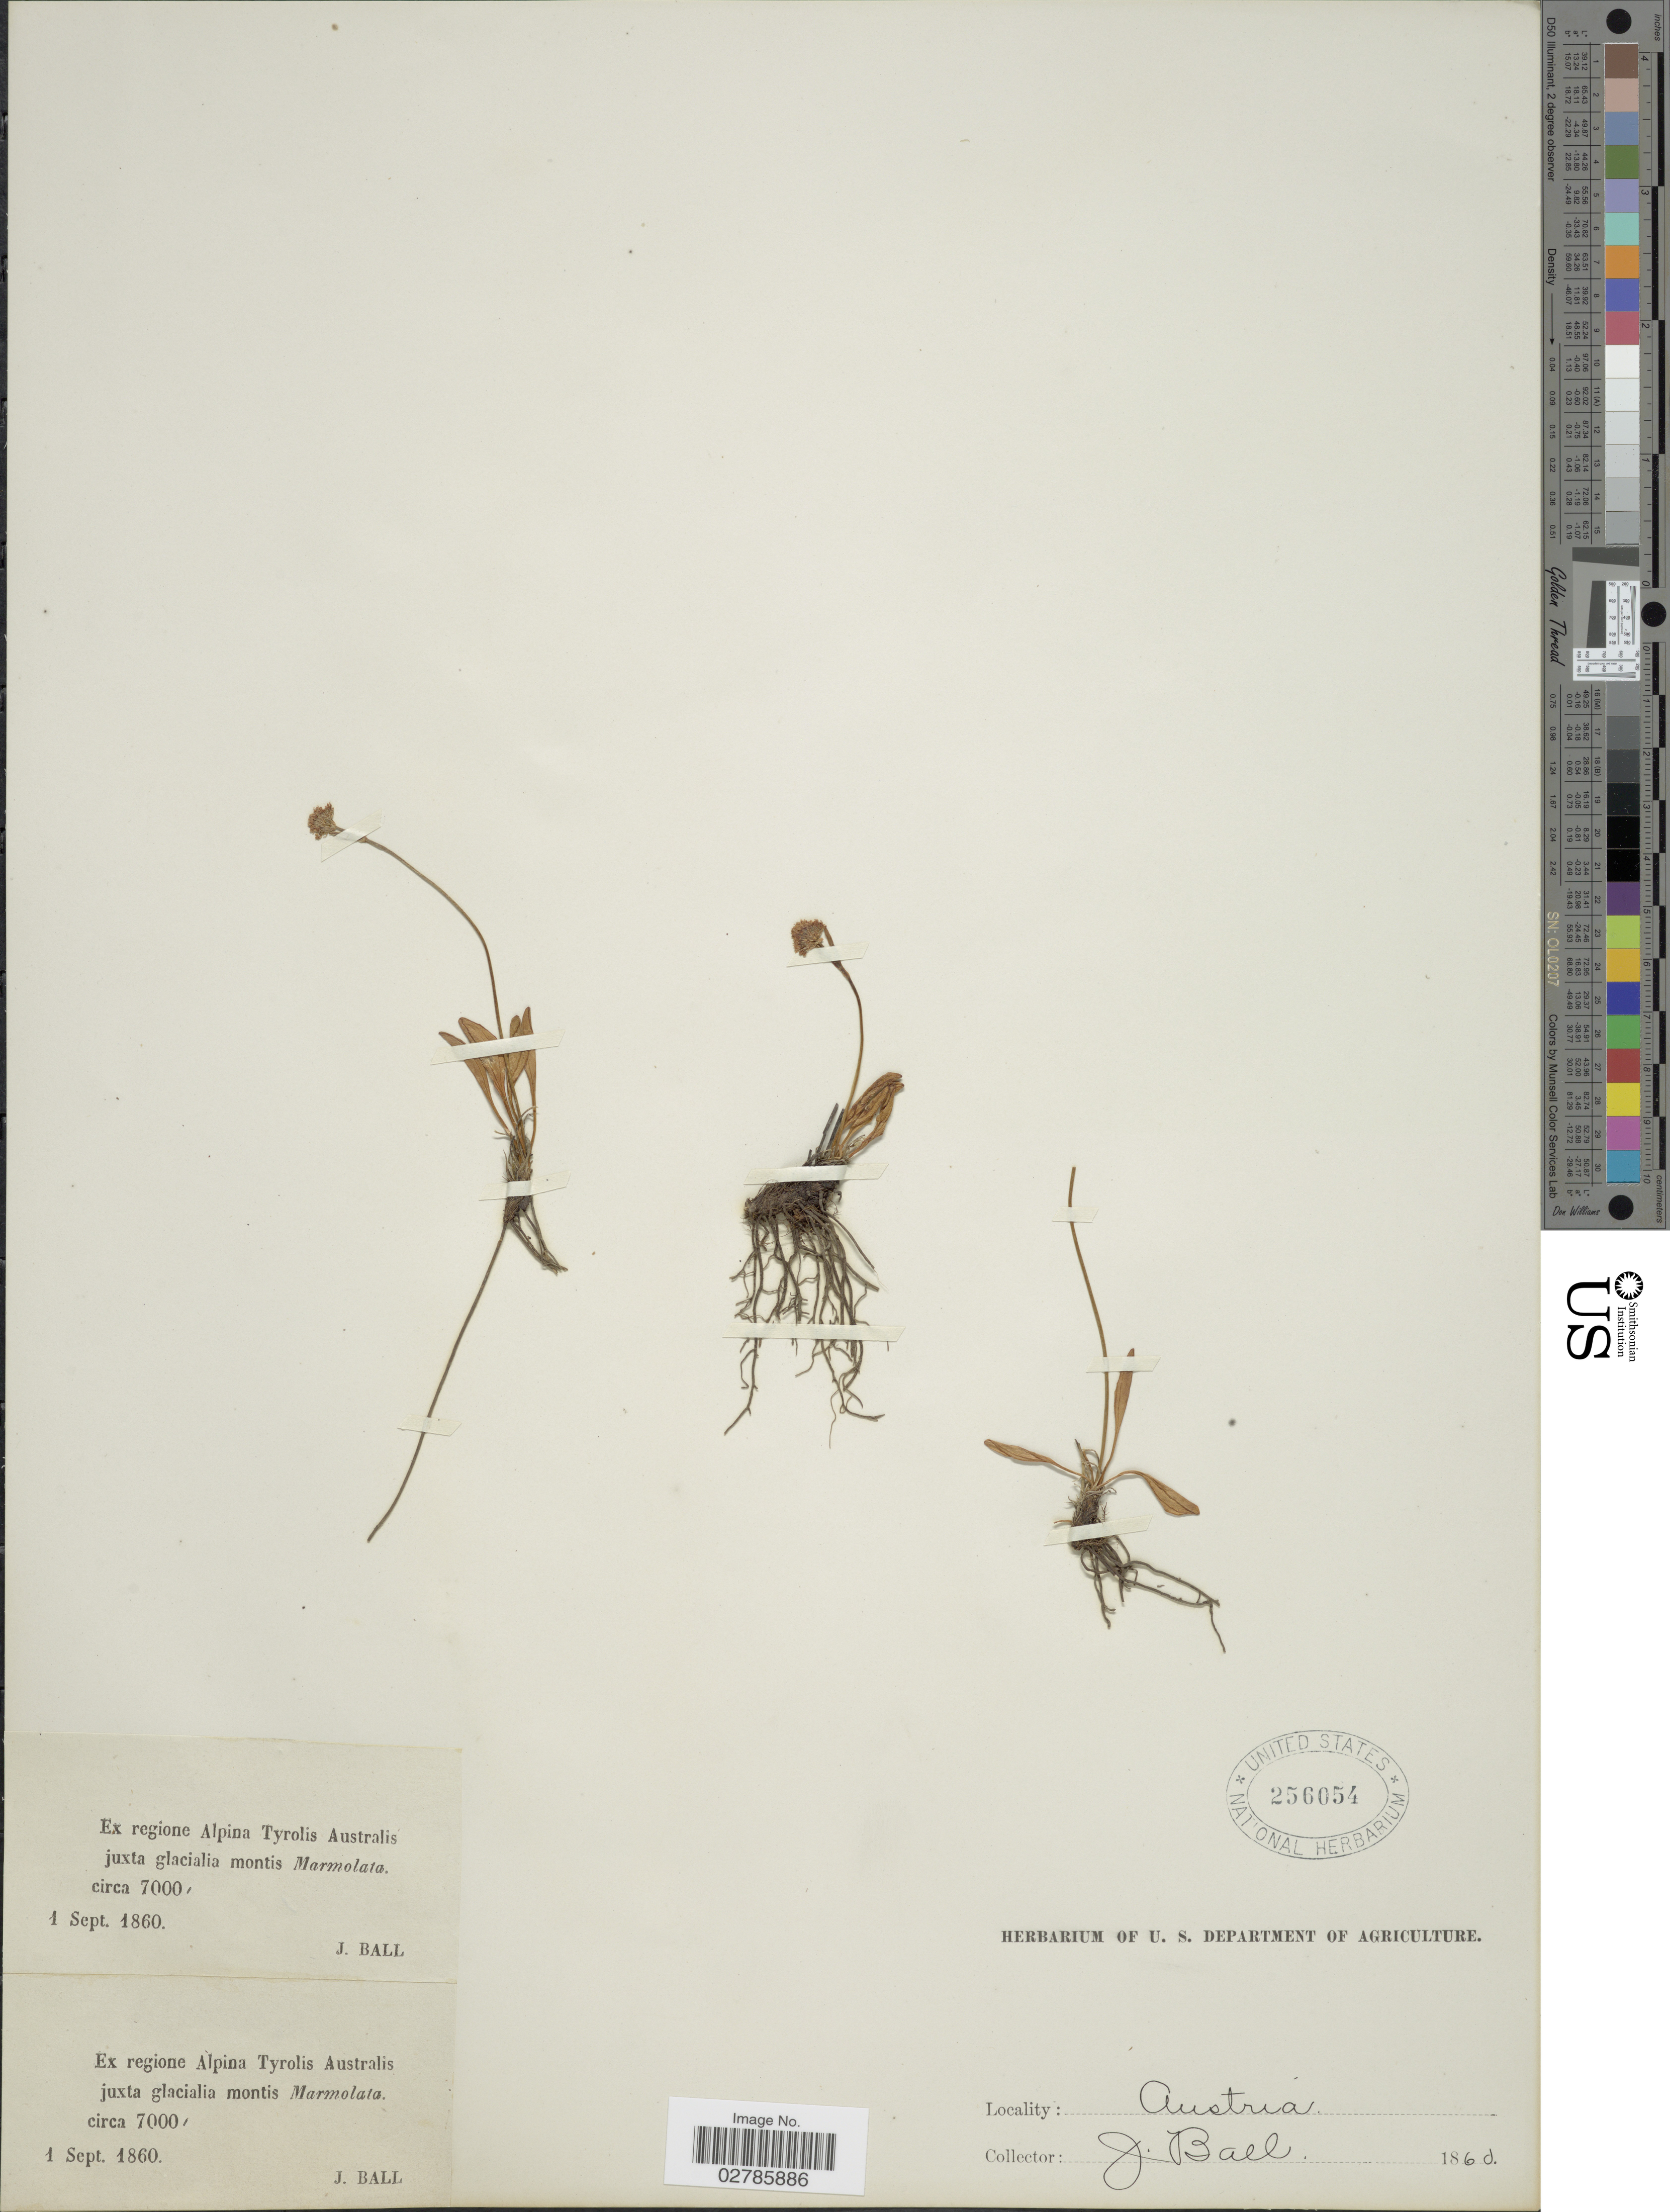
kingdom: Plantae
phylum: Tracheophyta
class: Magnoliopsida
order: Dipsacales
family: Caprifoliaceae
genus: Valeriana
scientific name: Valeriana sp.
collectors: J. Ball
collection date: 1860-09-01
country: Austria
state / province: Tirol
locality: Ex regione Alpina Tyrolis Australis juxta glaciala montis Marmolata.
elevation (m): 2134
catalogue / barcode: US 256054